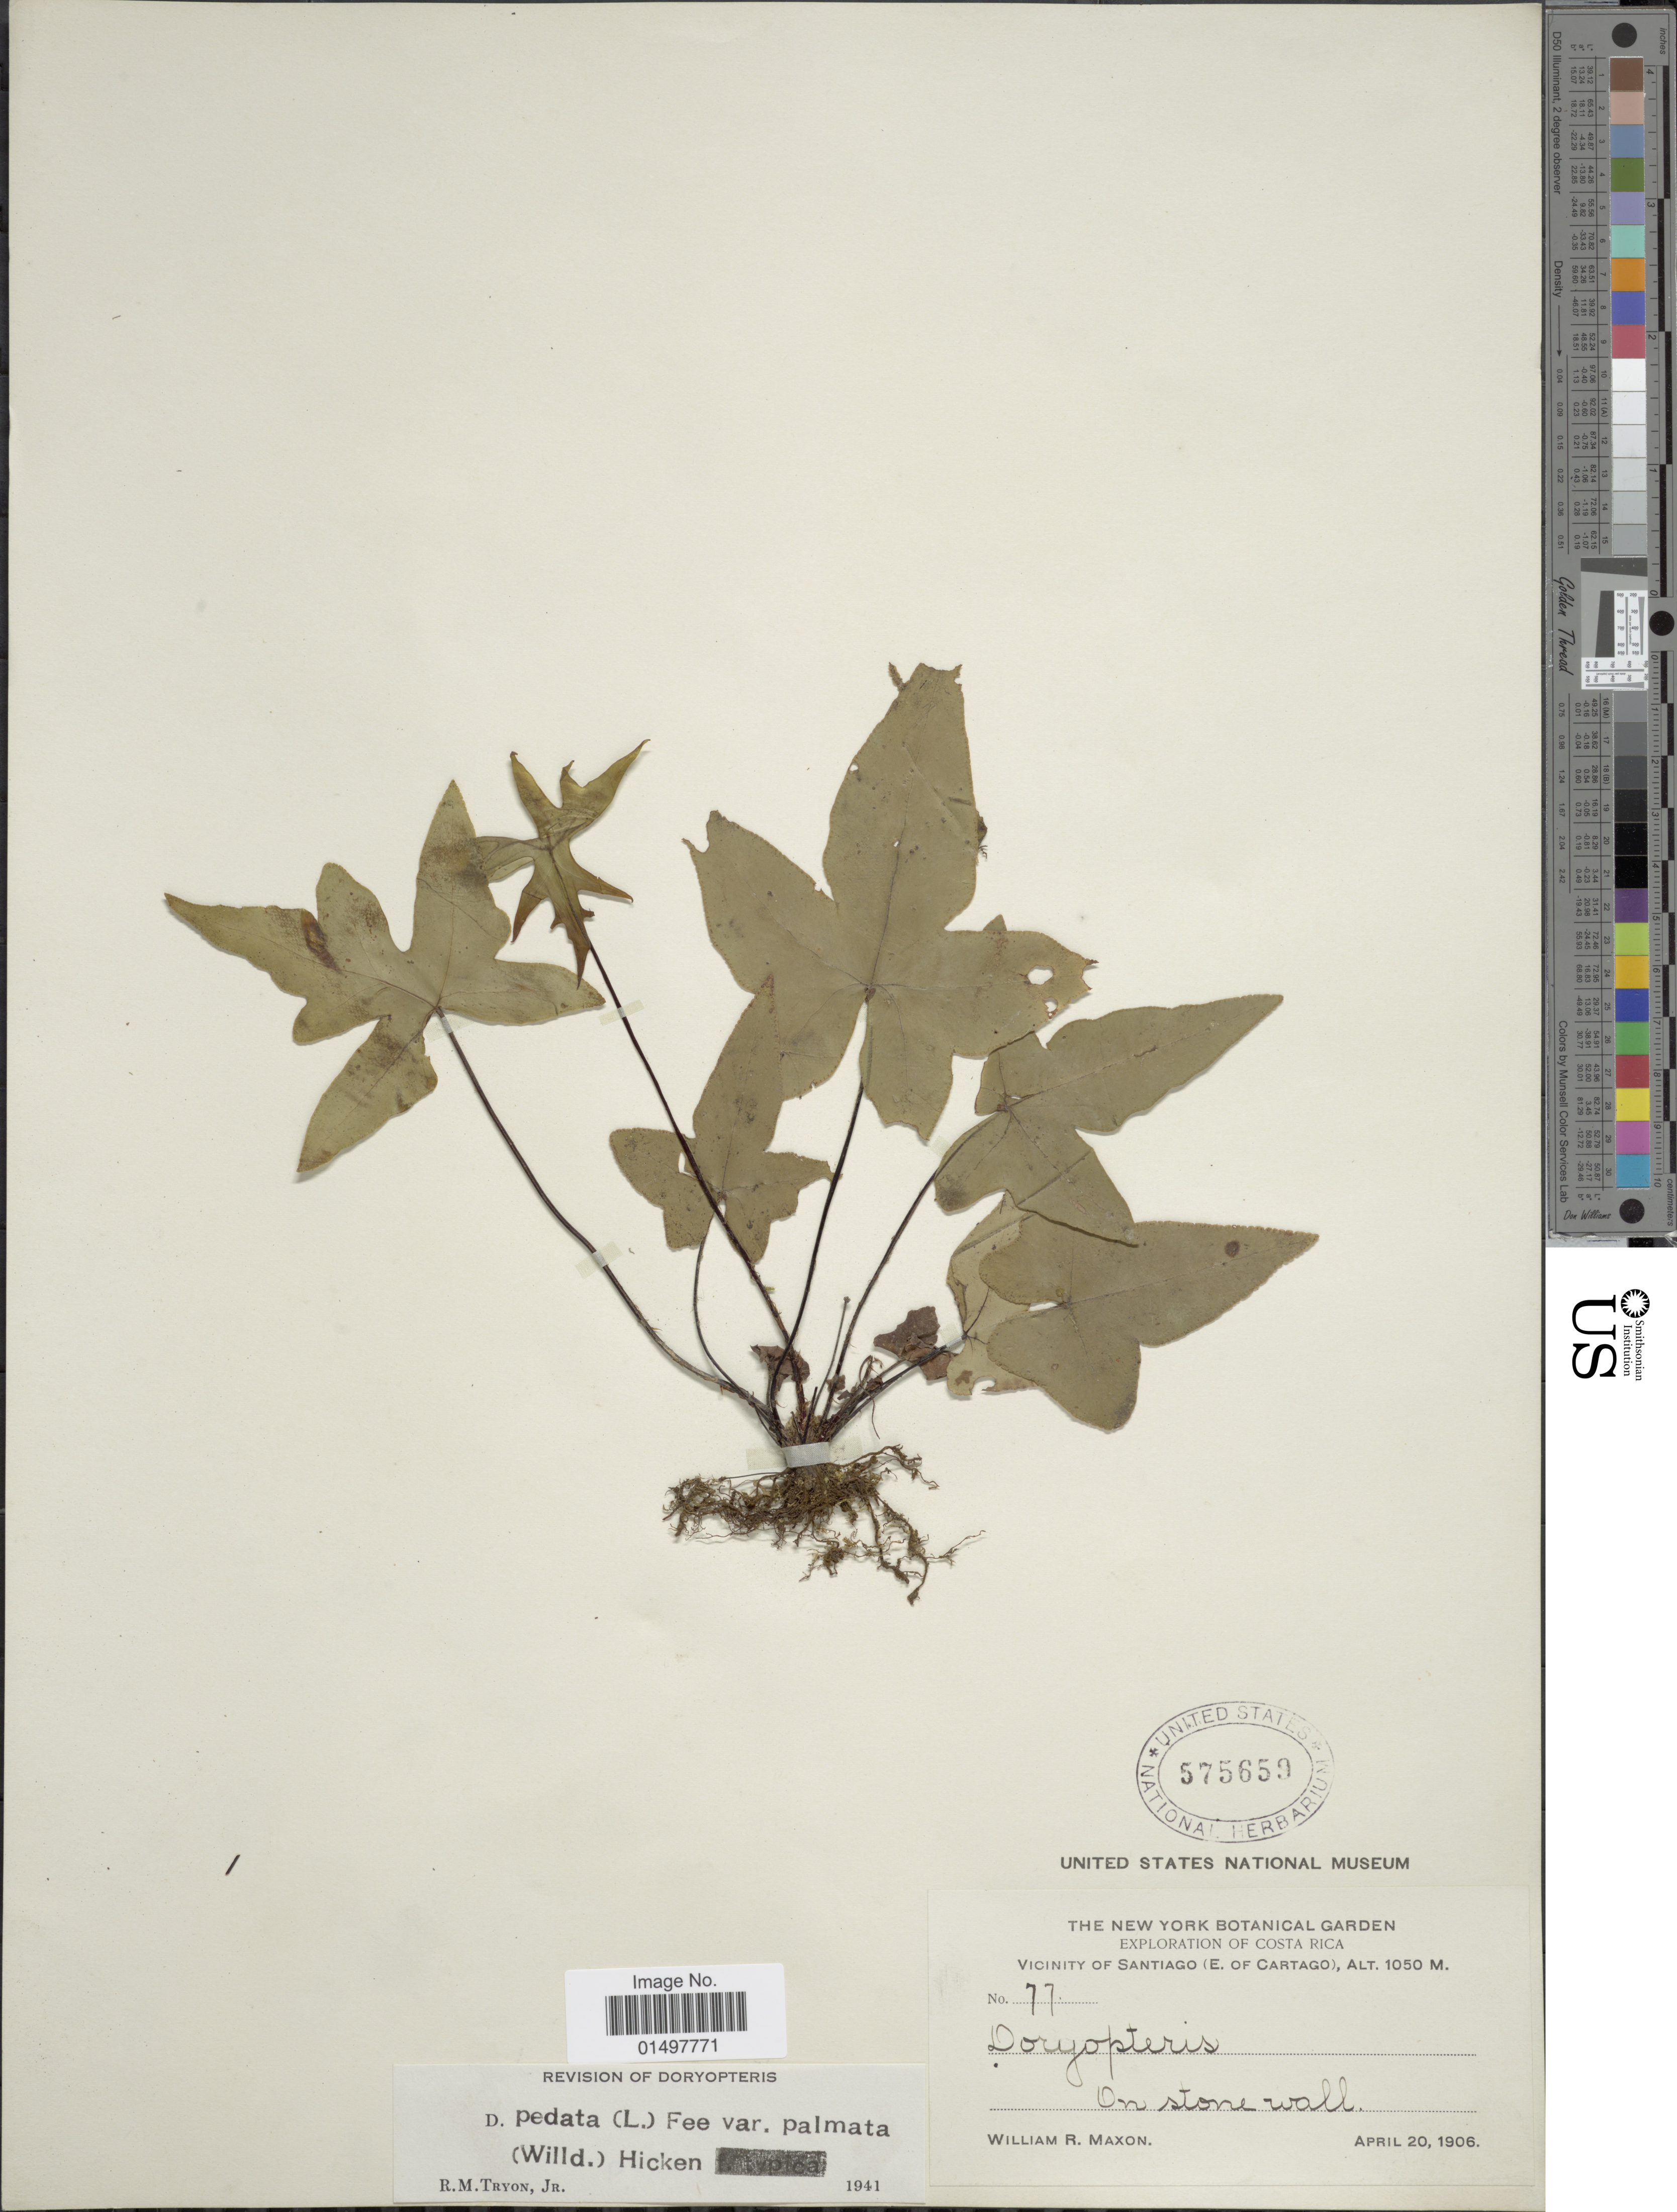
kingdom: Plantae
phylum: Tracheophyta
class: Polypodiopsida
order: Polypodiales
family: Pteridaceae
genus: Doryopteris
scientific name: Doryopteris pedata var. palmata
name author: (Willd.) Hicken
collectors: W. R. Maxon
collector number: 77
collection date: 1906-04-20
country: Costa Rica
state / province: Cartago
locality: Vicinity of Santiago (E. of Cartago). On stone wall.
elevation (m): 1050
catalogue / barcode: US 575659